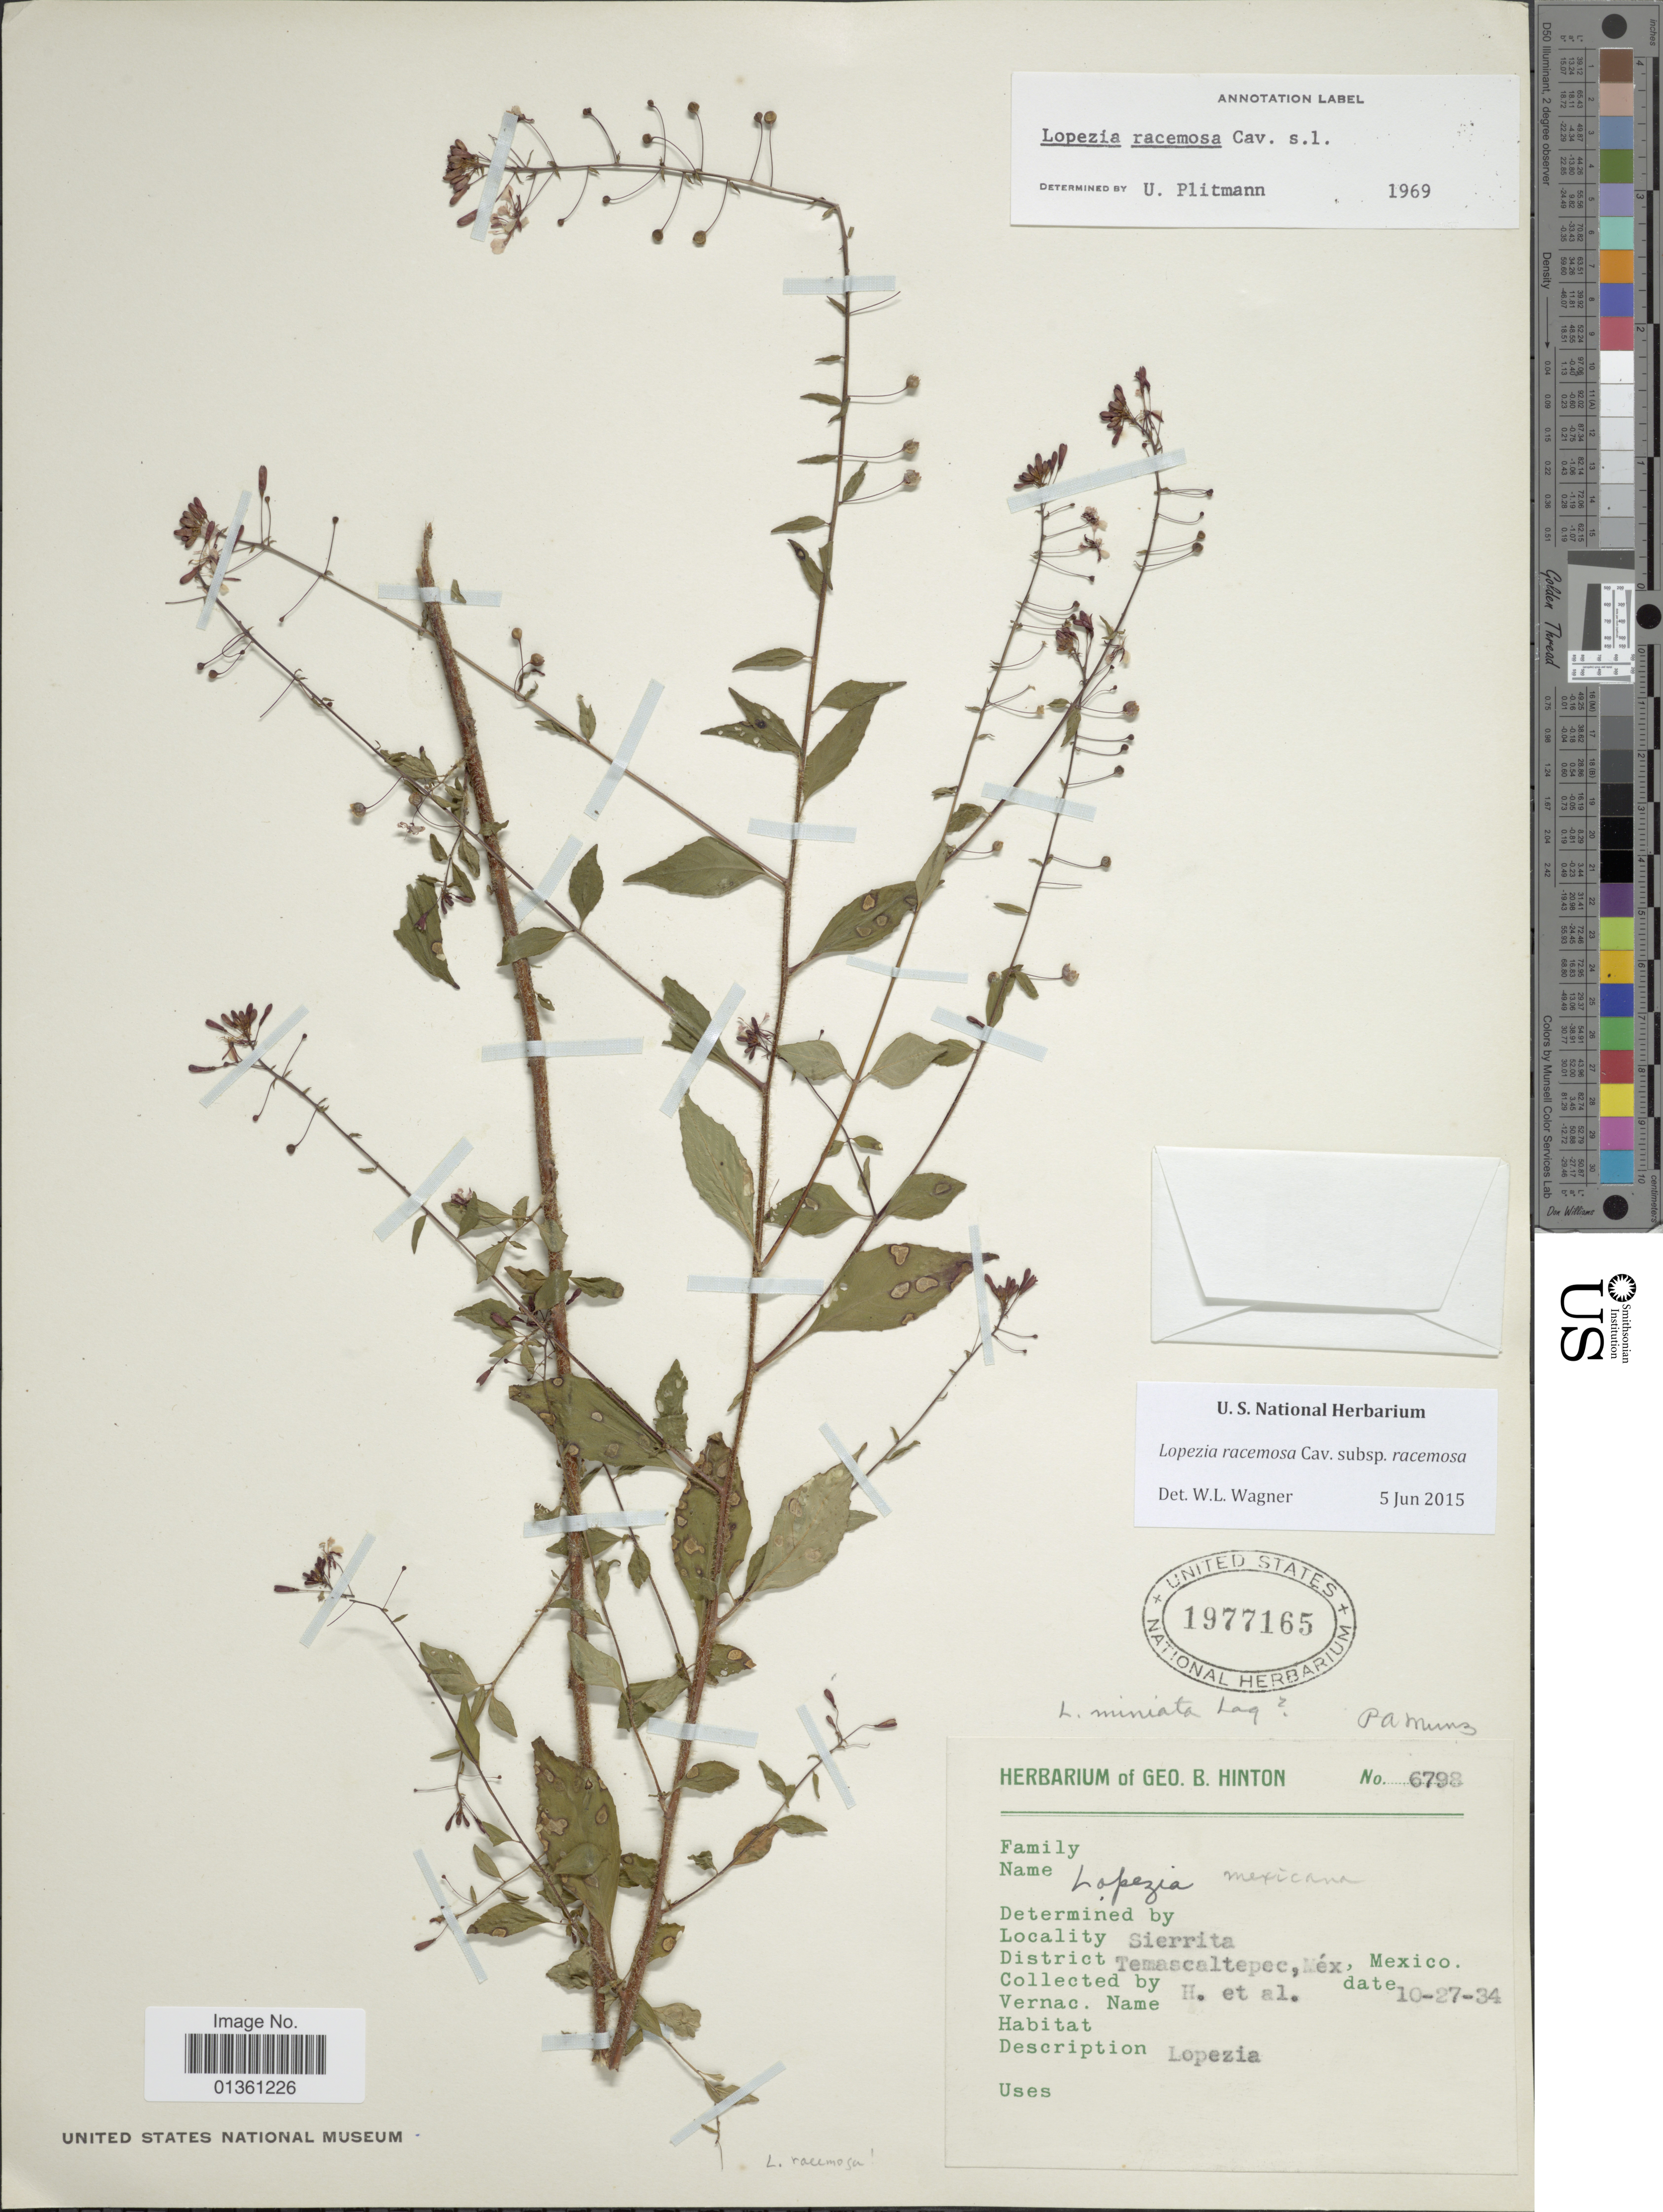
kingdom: Plantae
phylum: Tracheophyta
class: Magnoliopsida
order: Myrtales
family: Onagraceae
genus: Lopezia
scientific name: Lopezia racemosa subsp. racemosa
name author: Cav.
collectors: G. B. Hinton & et al.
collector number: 6798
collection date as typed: Transcribed d/m/y: 27/10/34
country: Mexico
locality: Sierrita. District Temascaltepec.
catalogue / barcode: US 1977165